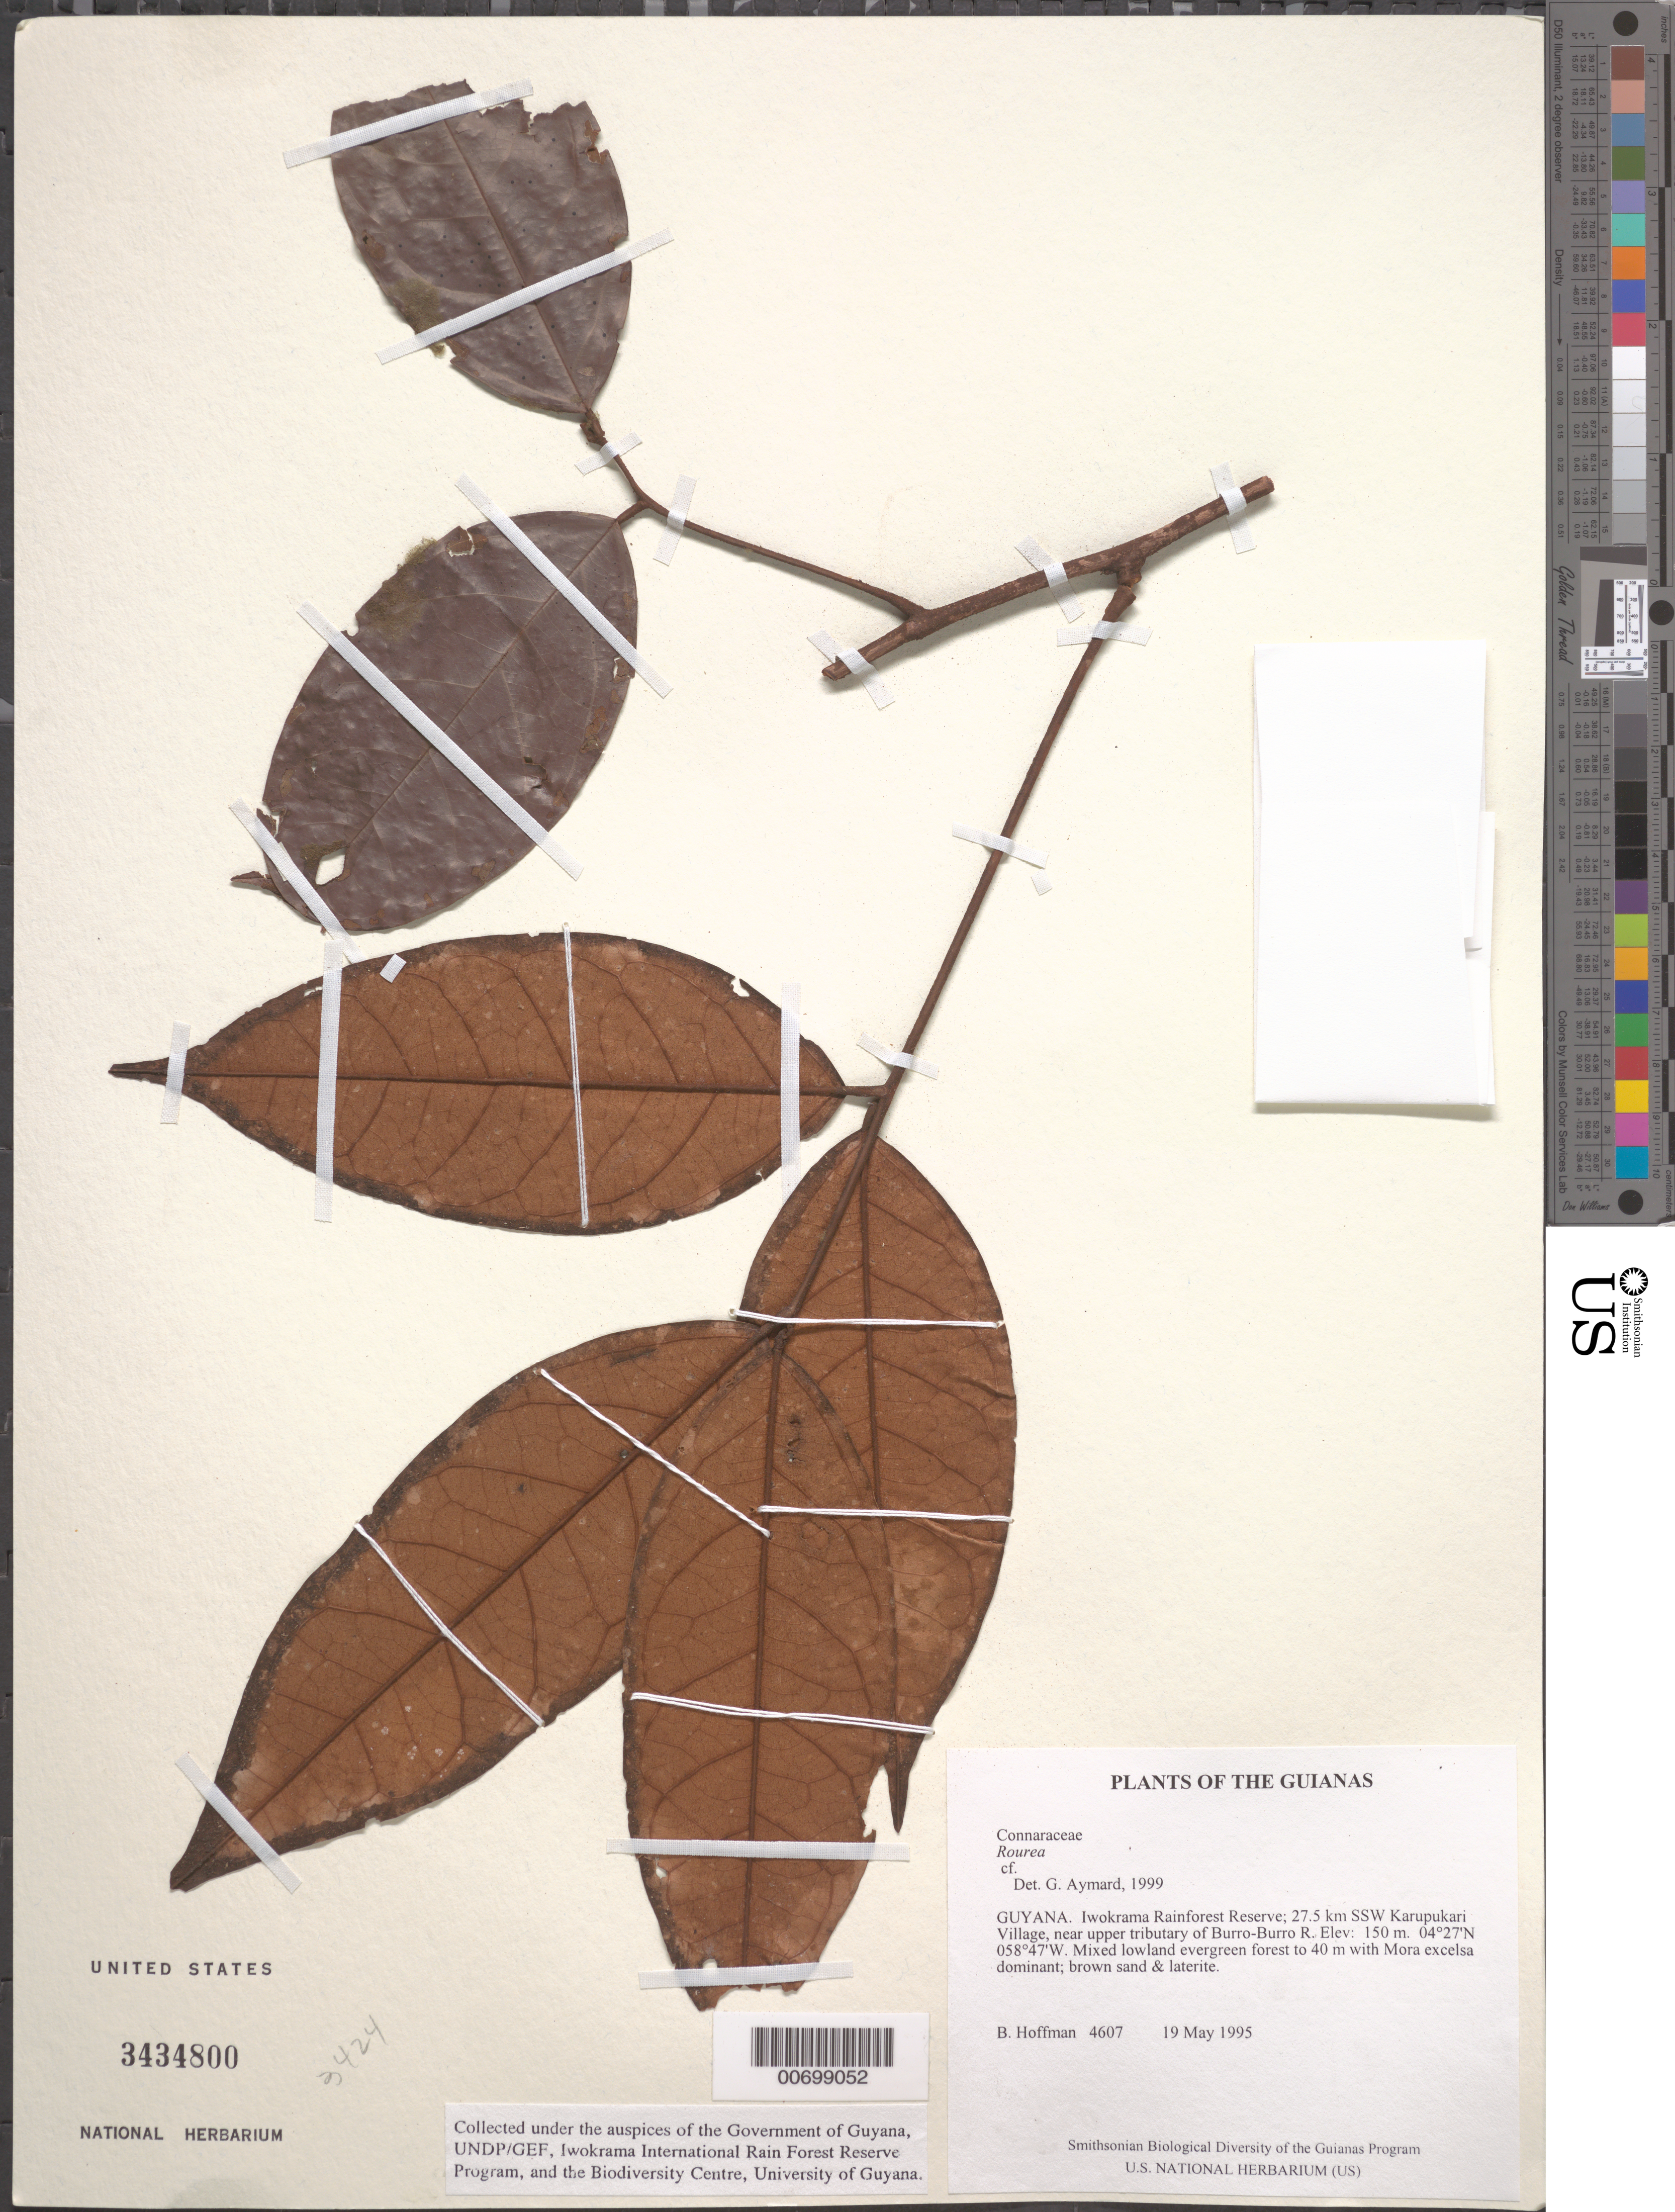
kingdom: Plantae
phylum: Tracheophyta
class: Magnoliopsida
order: Oxalidales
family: Connaraceae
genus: Rourea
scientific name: Rourea sp.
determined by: Aymard C., G. A., (PORT), Univ. Nac. Exp. de los Llanos Ezequiel Zamora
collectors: B. Hoffman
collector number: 4607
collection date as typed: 19 May 1995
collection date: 1995-05-19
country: Guyana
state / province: Potaro-Siparuni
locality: Iwokrama Rainforest Reserve; 27.5 km SSW of Karupukari Village, near upper tributary of Burro-Burro River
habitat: Mixed lowland evergreen forest to 40 m with Mora excelsa dominant; brown sand & laterite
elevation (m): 150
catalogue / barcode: US 3434800